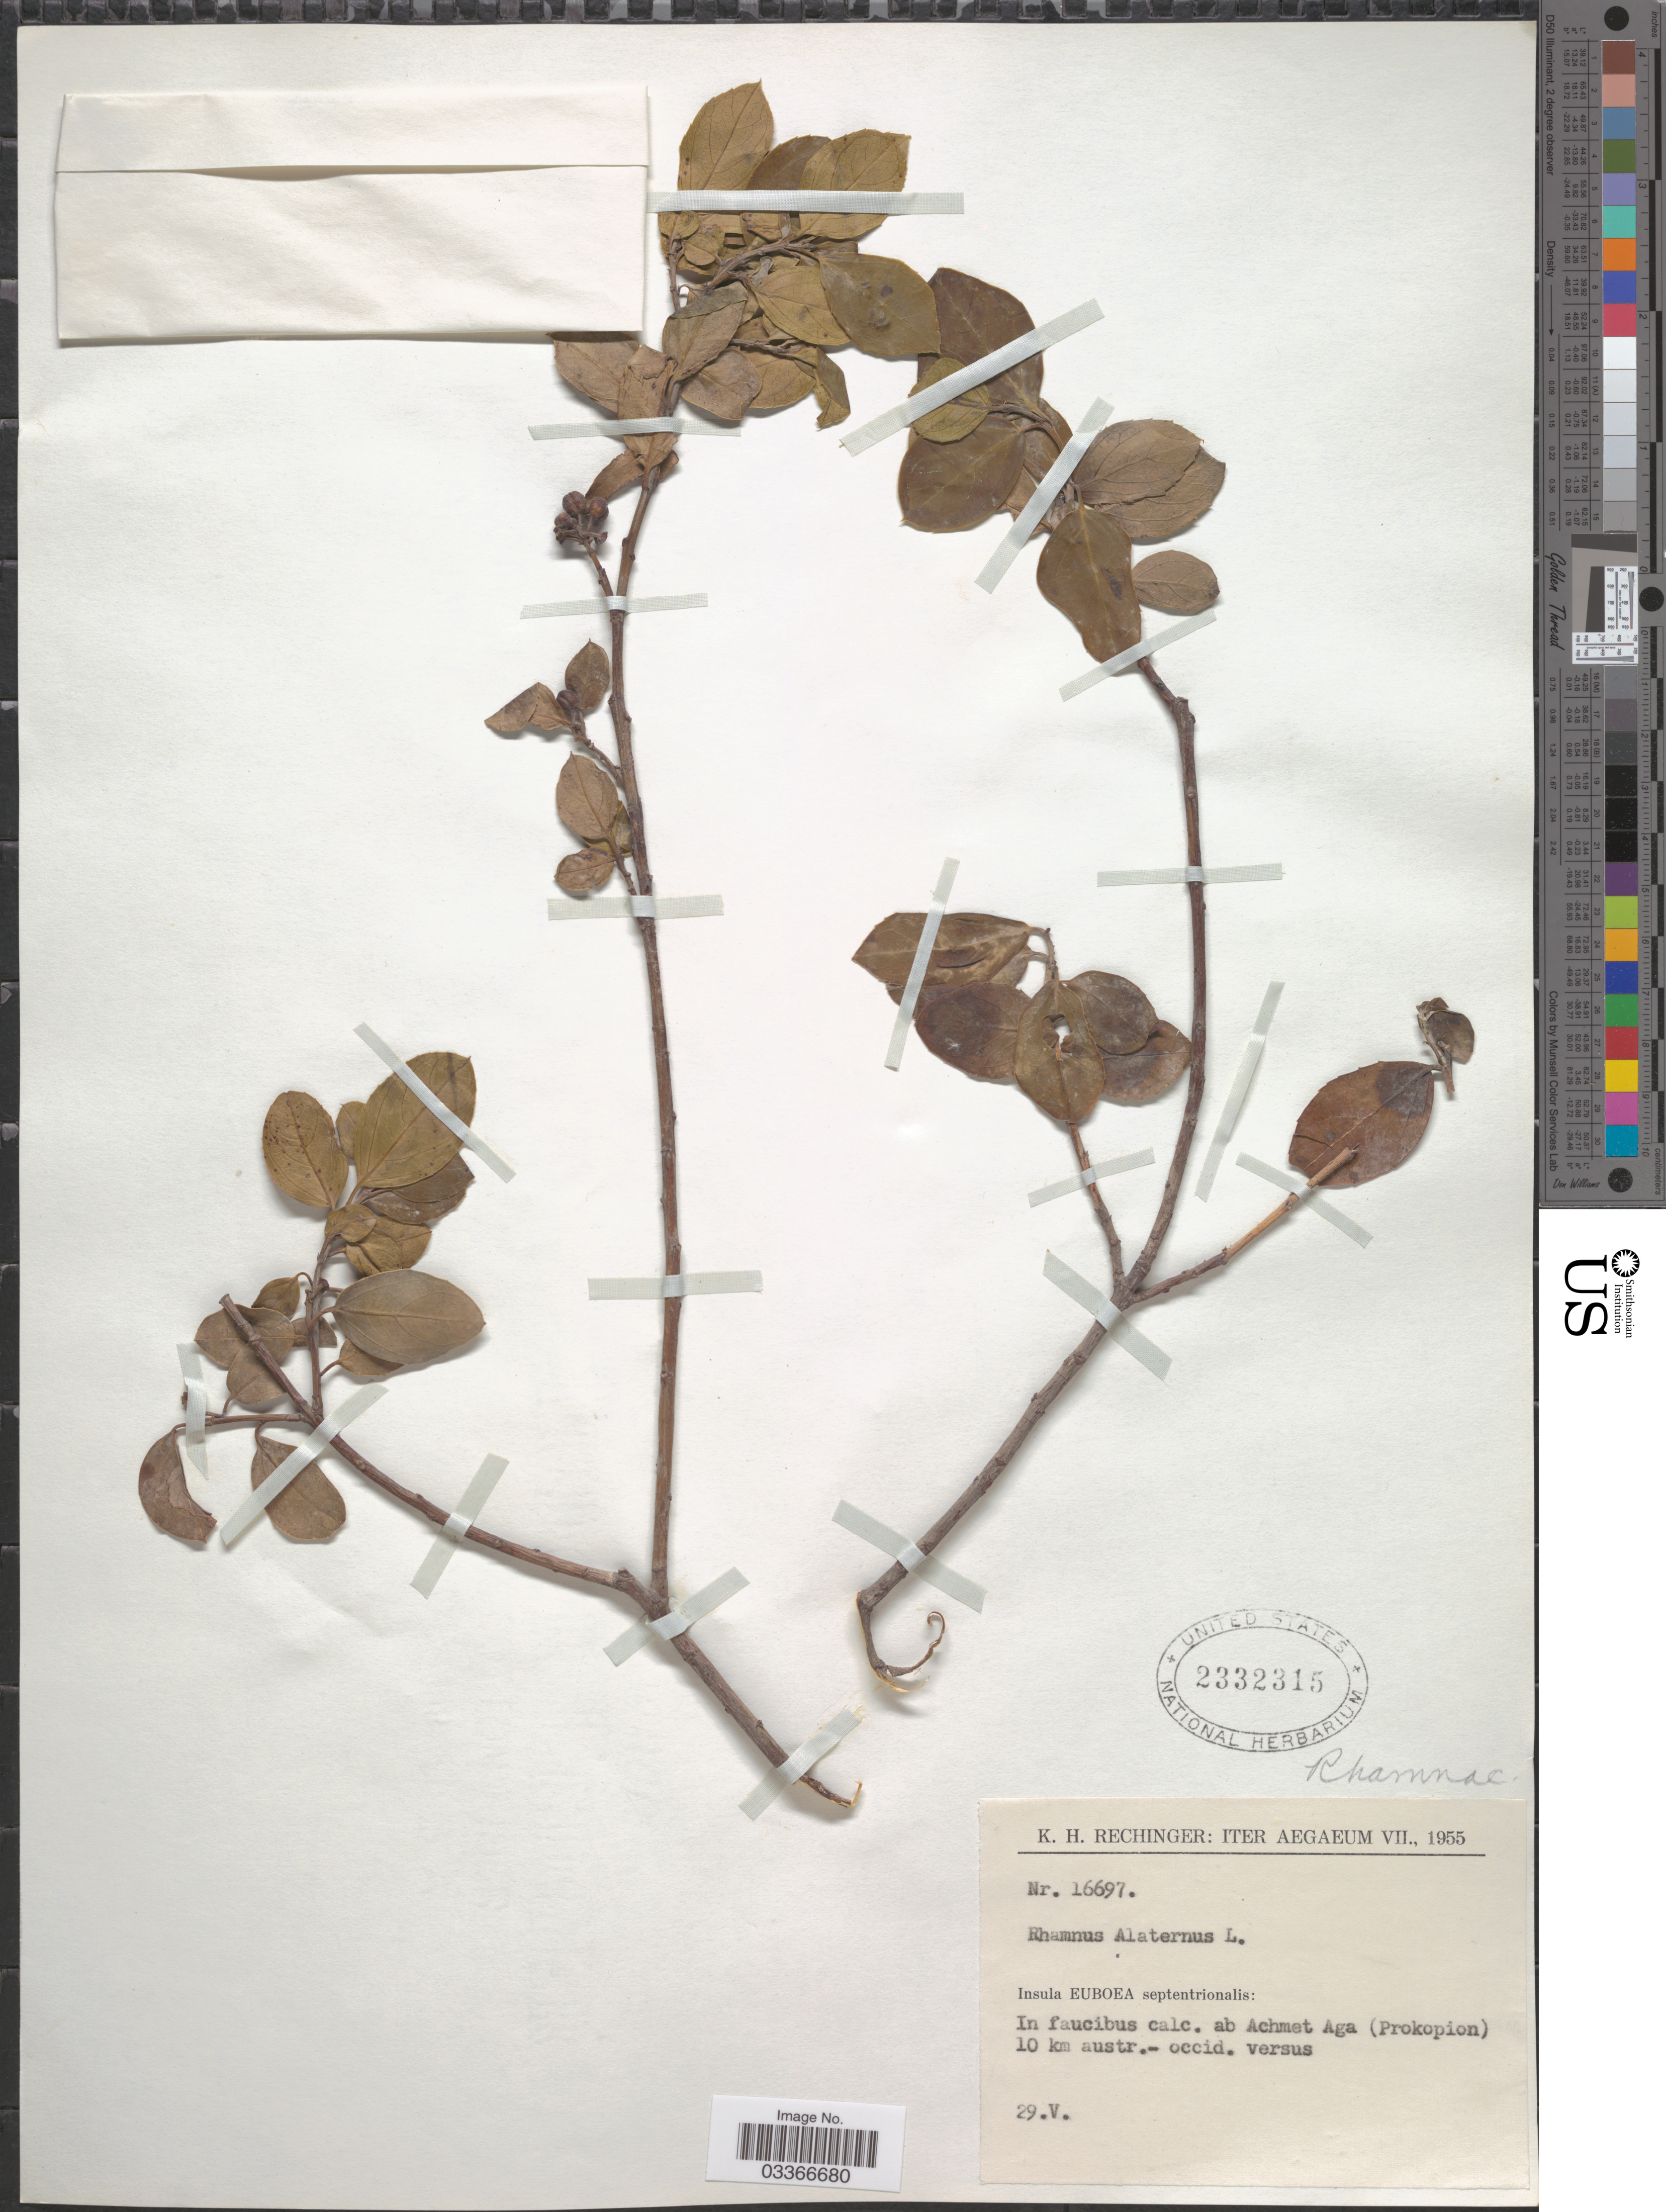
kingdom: Plantae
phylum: Tracheophyta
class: Magnoliopsida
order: Rosales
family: Rhamnaceae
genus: Rhamnus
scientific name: Rhamnus alaternus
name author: L.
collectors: K. H. Rechinger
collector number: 16697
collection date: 1955-05-29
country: Greece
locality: Aegaeum. Insula Euboea septentrionalis: In faucibus calc. ab Achmet Aga (Prokopion) 10 km austr.- occid. versus.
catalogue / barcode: US 2332315